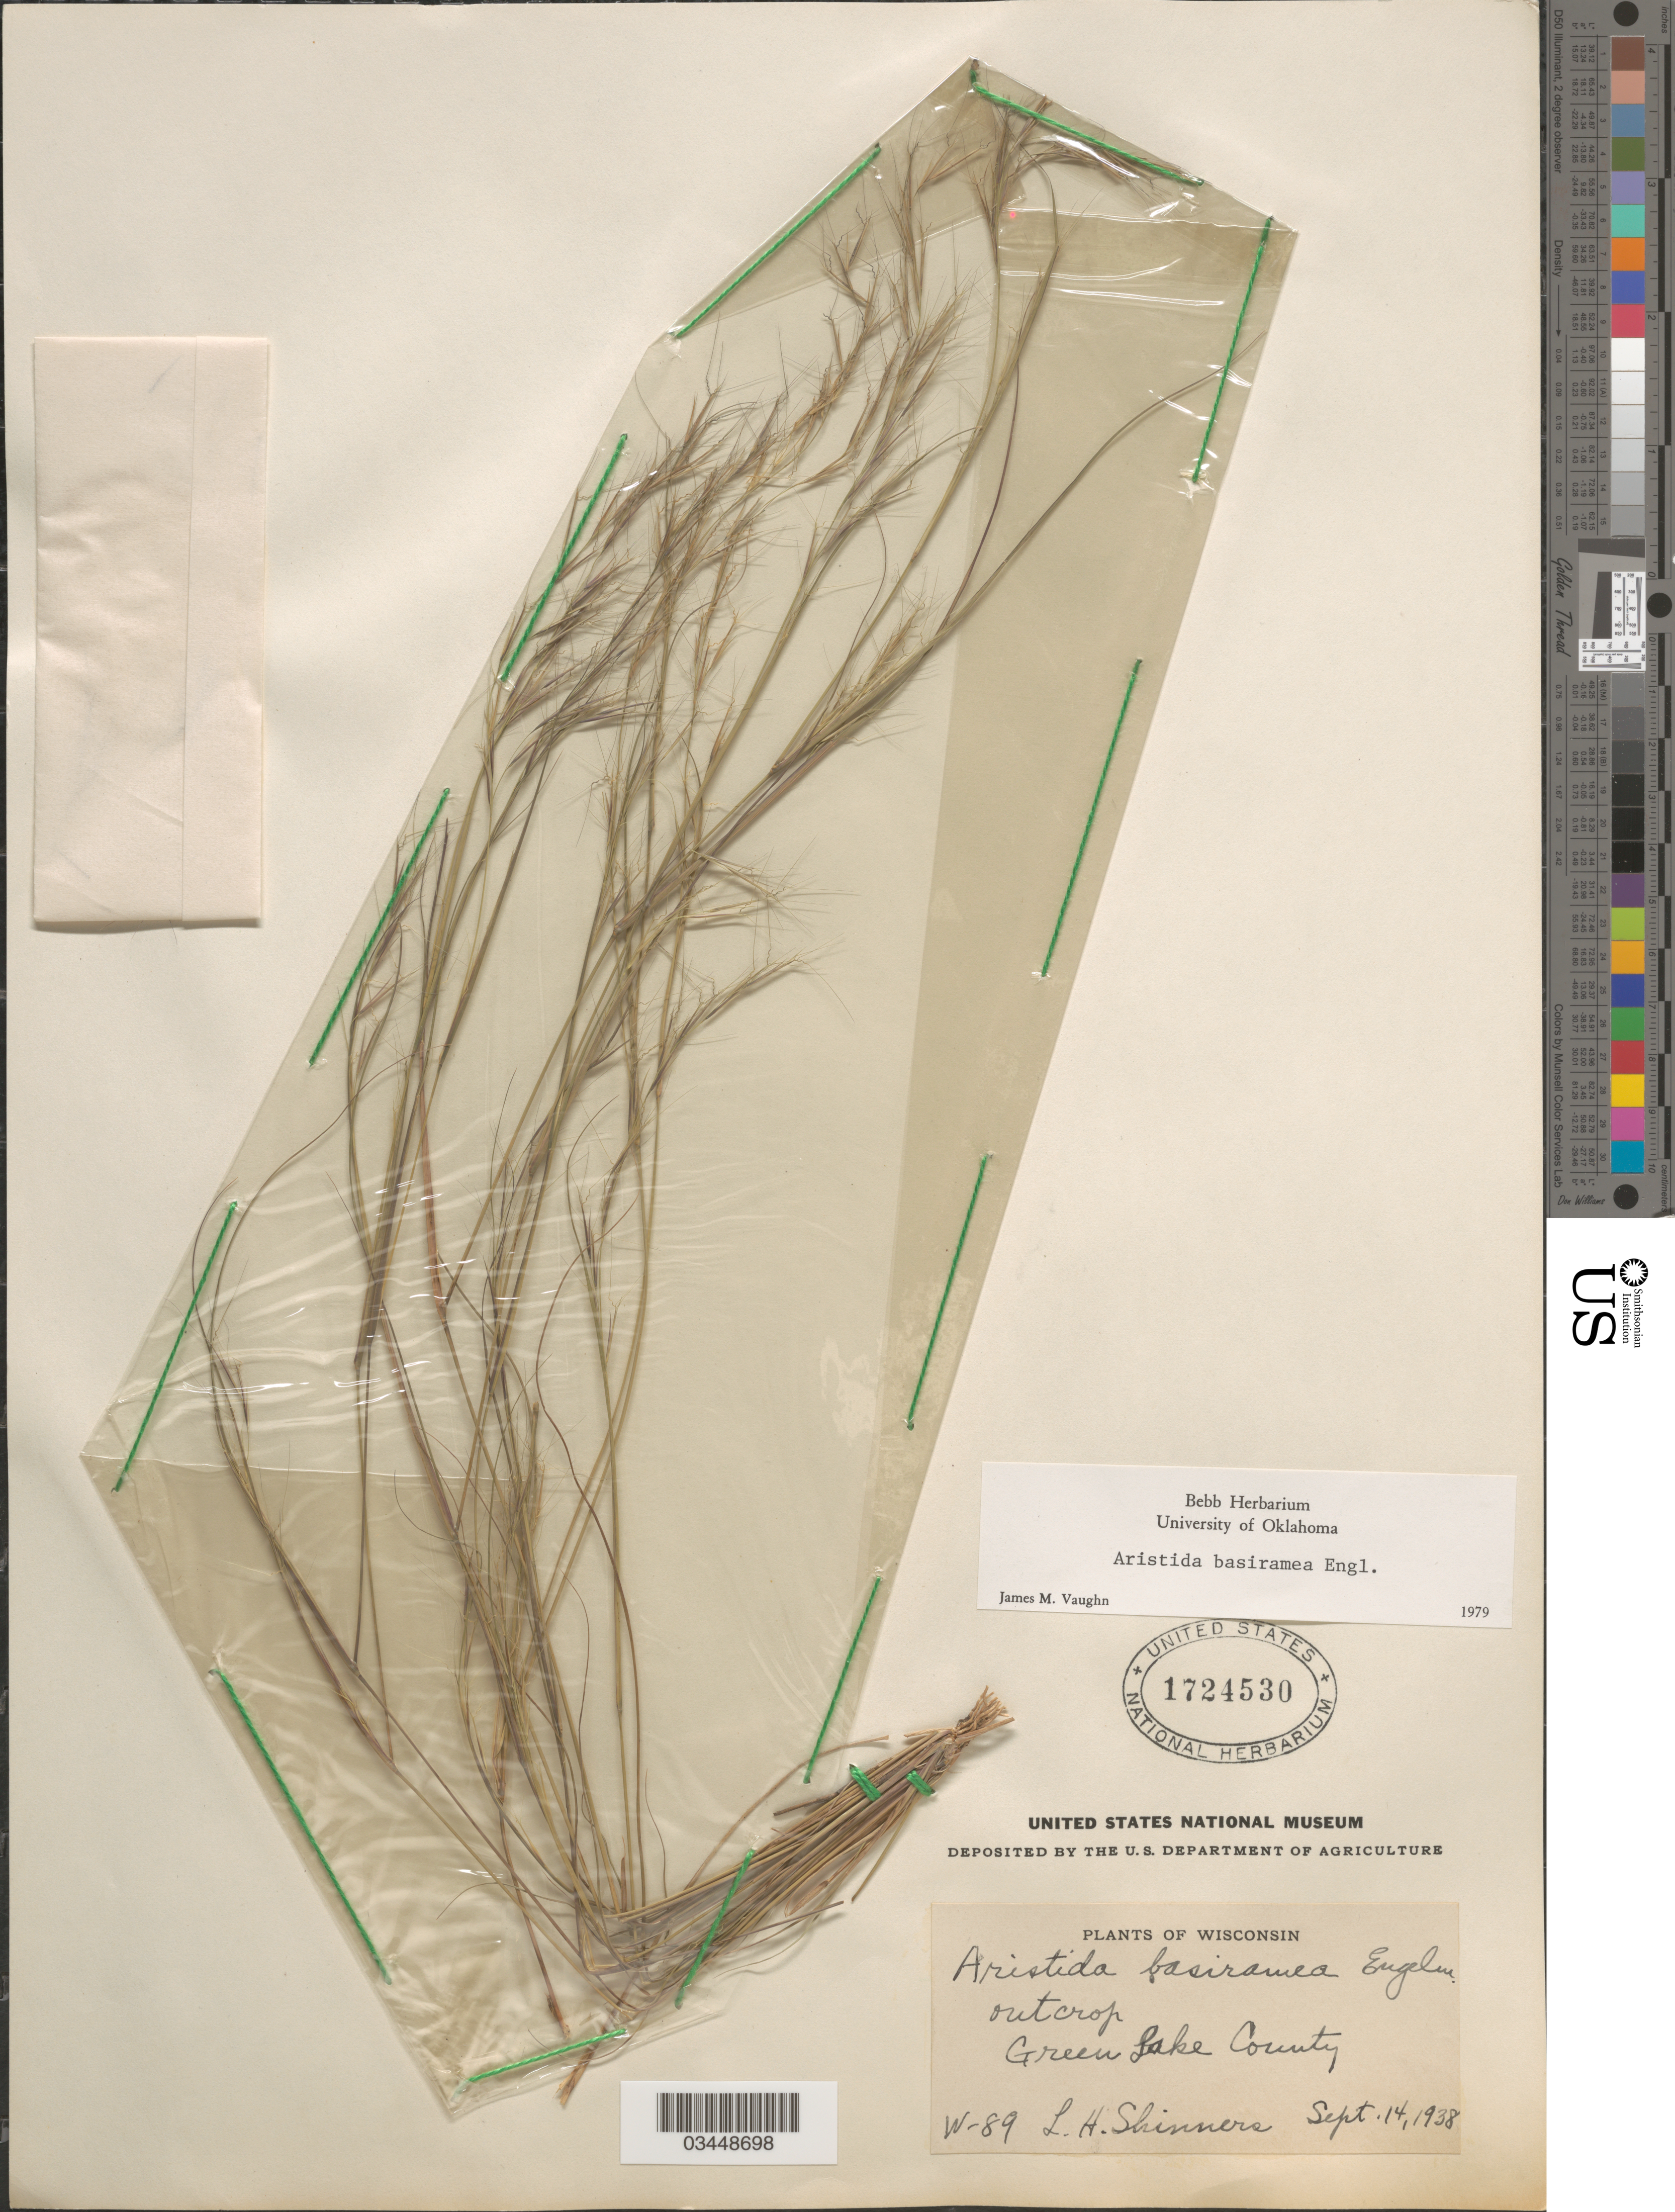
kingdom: Plantae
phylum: Tracheophyta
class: Liliopsida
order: Poales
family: Poaceae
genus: Aristida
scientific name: Aristida basiramea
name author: Engelm. ex Vasey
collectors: L. H. Shinners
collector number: W-89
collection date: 1938-09-14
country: United States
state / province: Wisconsin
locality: Green Lake County.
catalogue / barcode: US 1724530